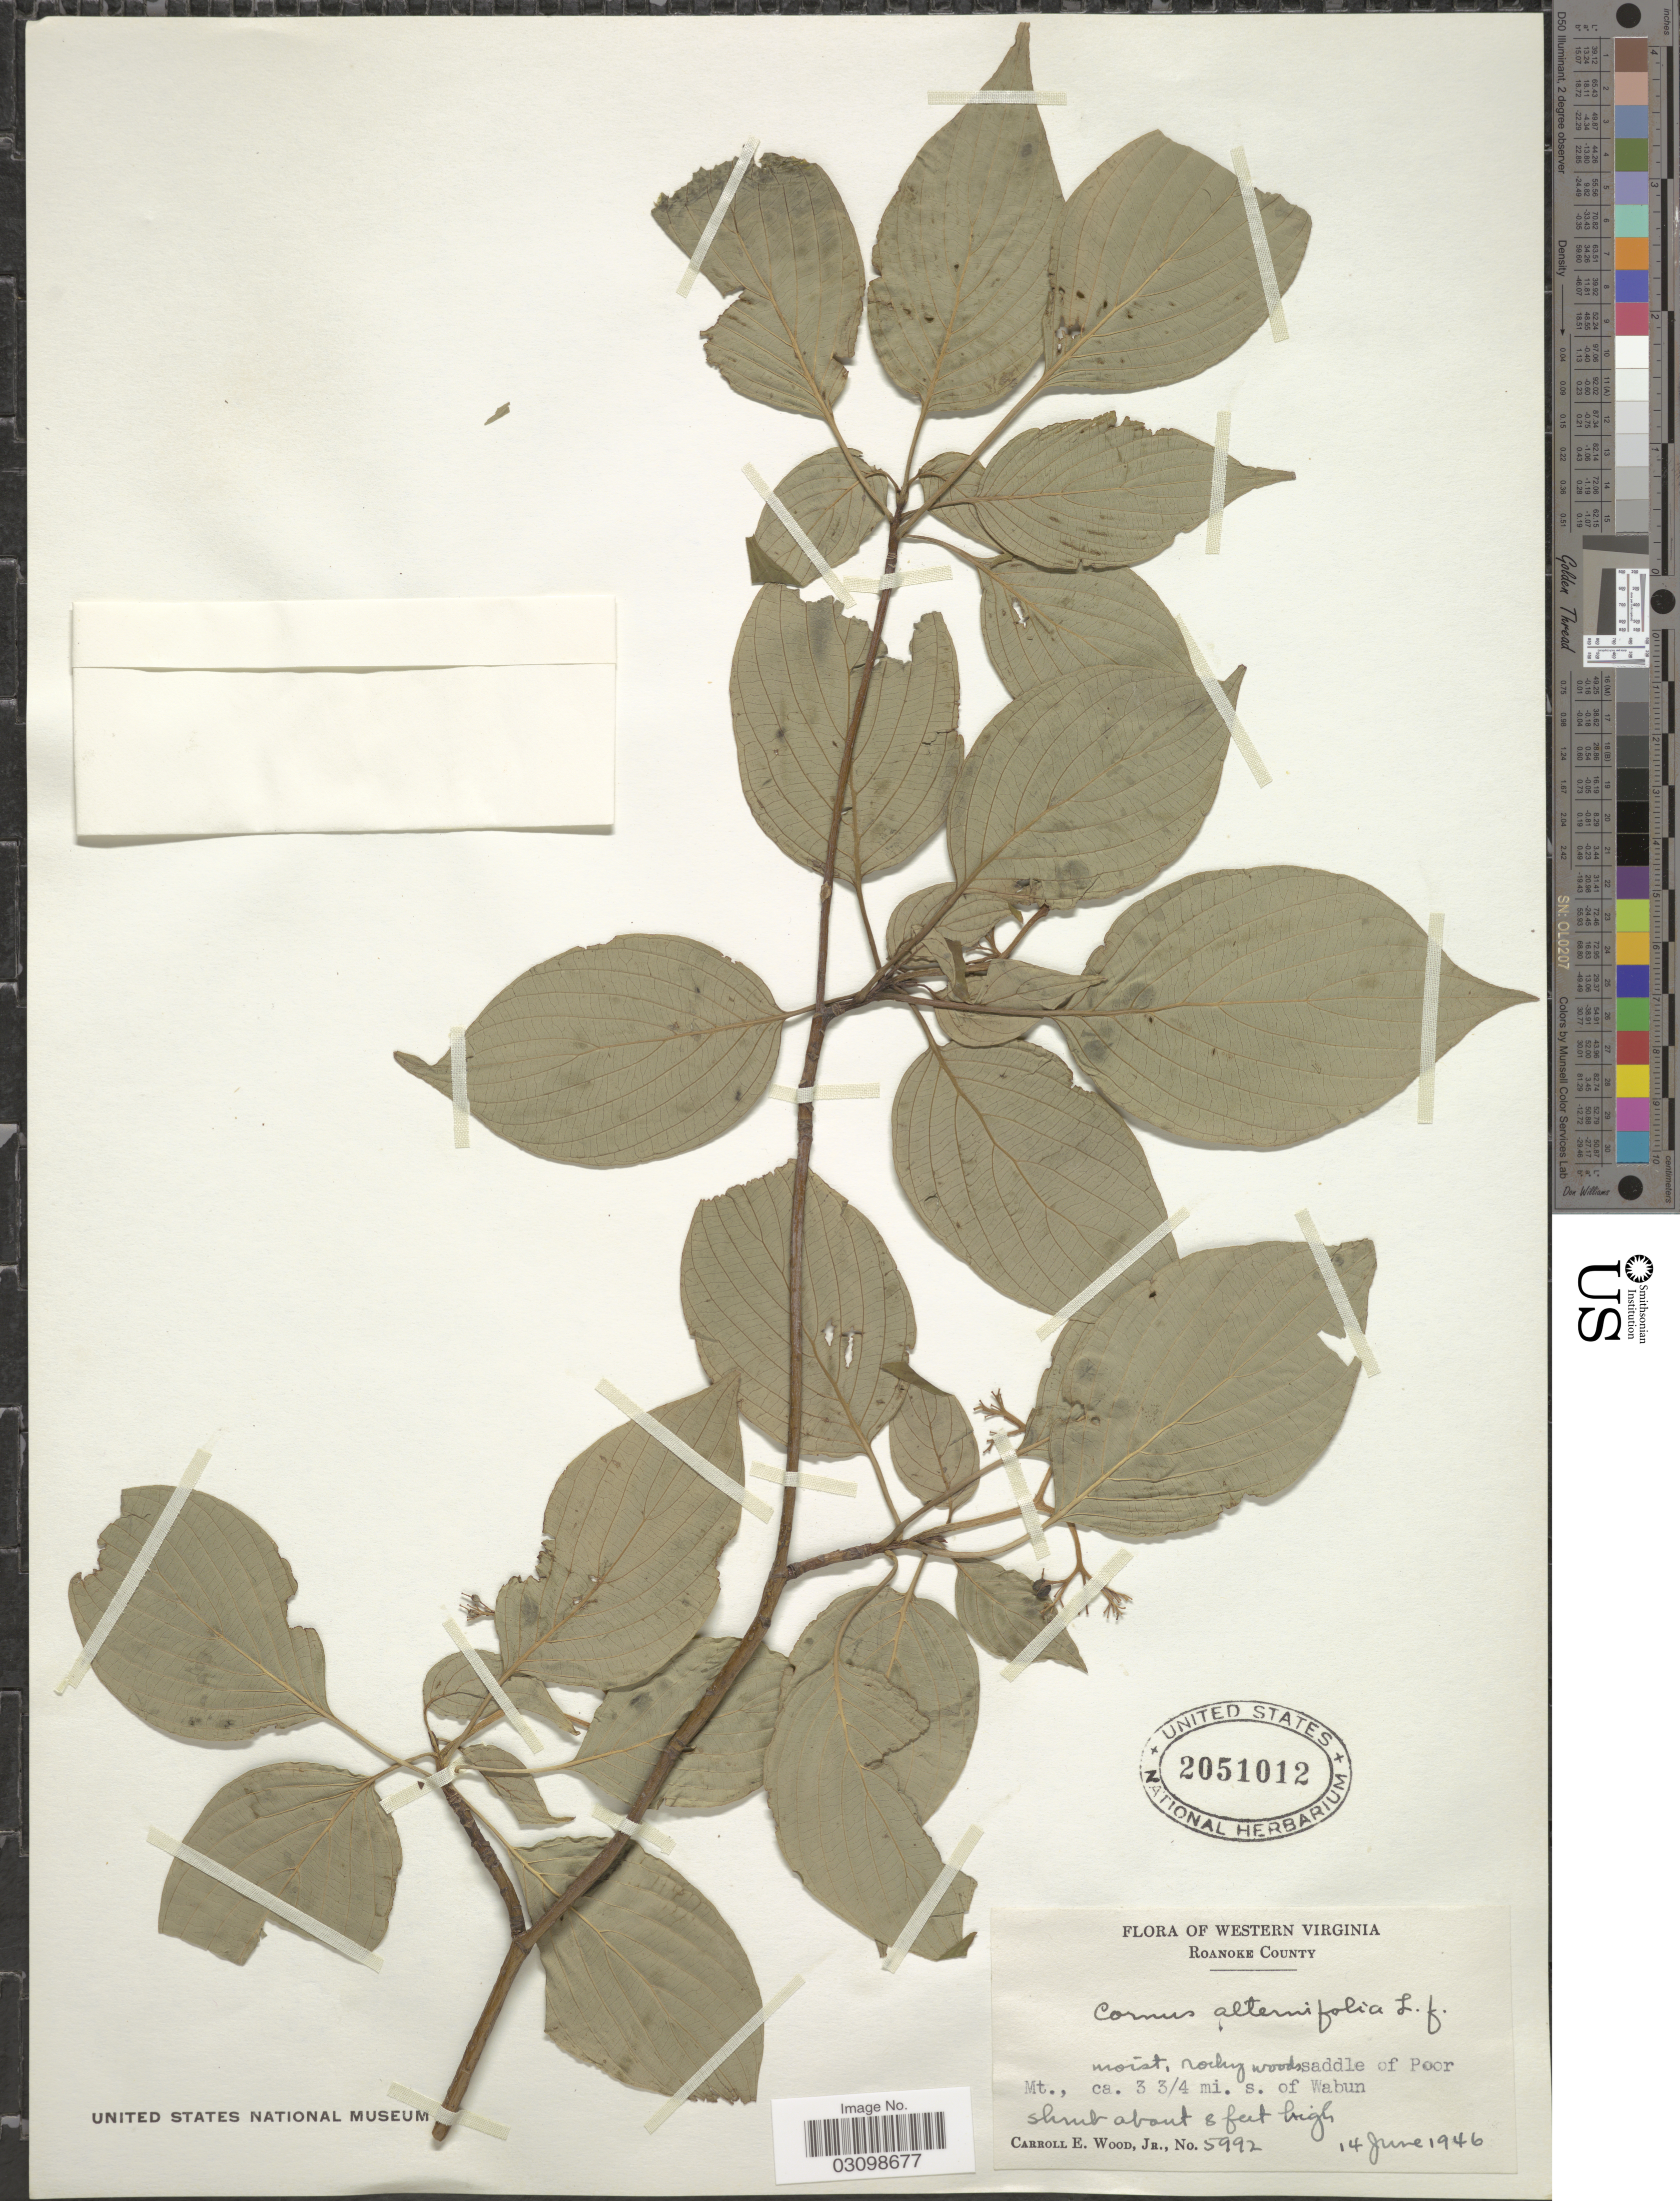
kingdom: Plantae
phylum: Tracheophyta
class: Magnoliopsida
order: Cornales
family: Cornaceae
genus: Cornus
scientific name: Cornus alternifolia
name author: L.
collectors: C. Wood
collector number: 5992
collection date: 1946-06-14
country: United States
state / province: Virginia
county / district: Roanoke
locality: Western Virginia. Roanoke County. Saddle of Poor Mt., ca. 3 ¾ mi. s. of Wabun.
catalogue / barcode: US 2051012